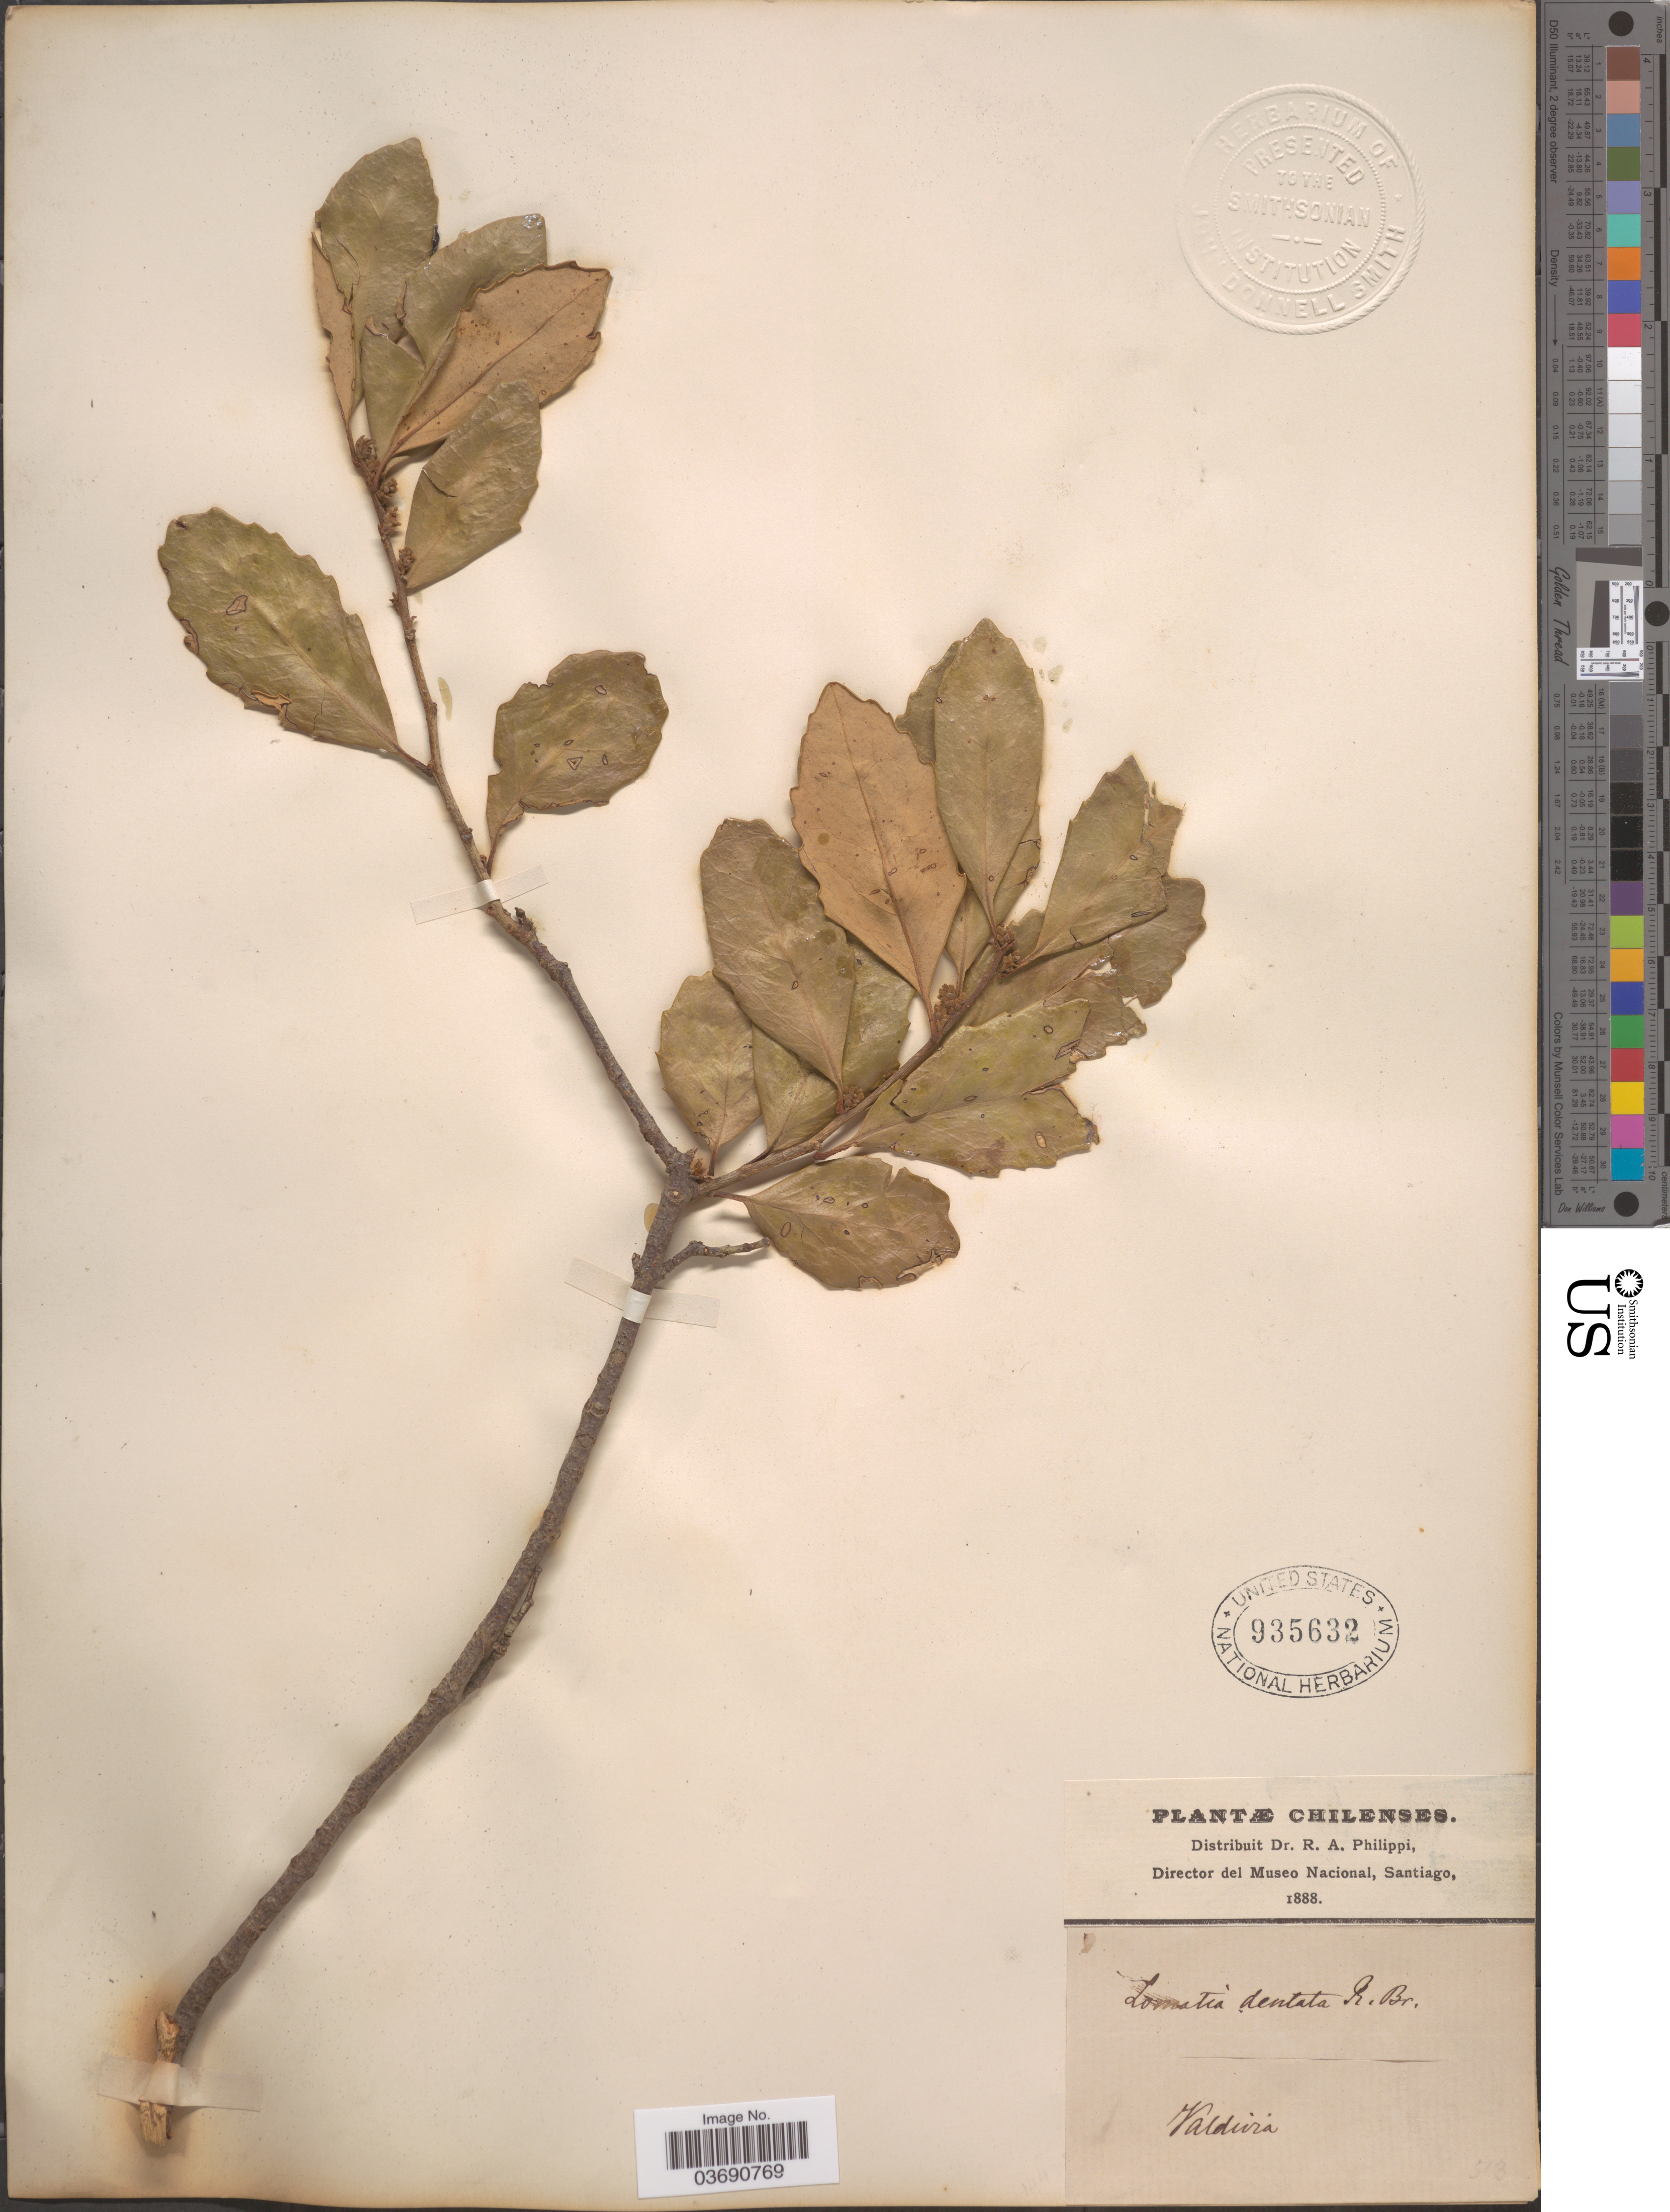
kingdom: Plantae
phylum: Tracheophyta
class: Magnoliopsida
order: Proteales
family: Proteaceae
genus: Lomatia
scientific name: Lomatia dentata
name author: R. Br.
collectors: ex. herb. R.A. Philippi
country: Chile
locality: Valdivia.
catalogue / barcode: US 935632